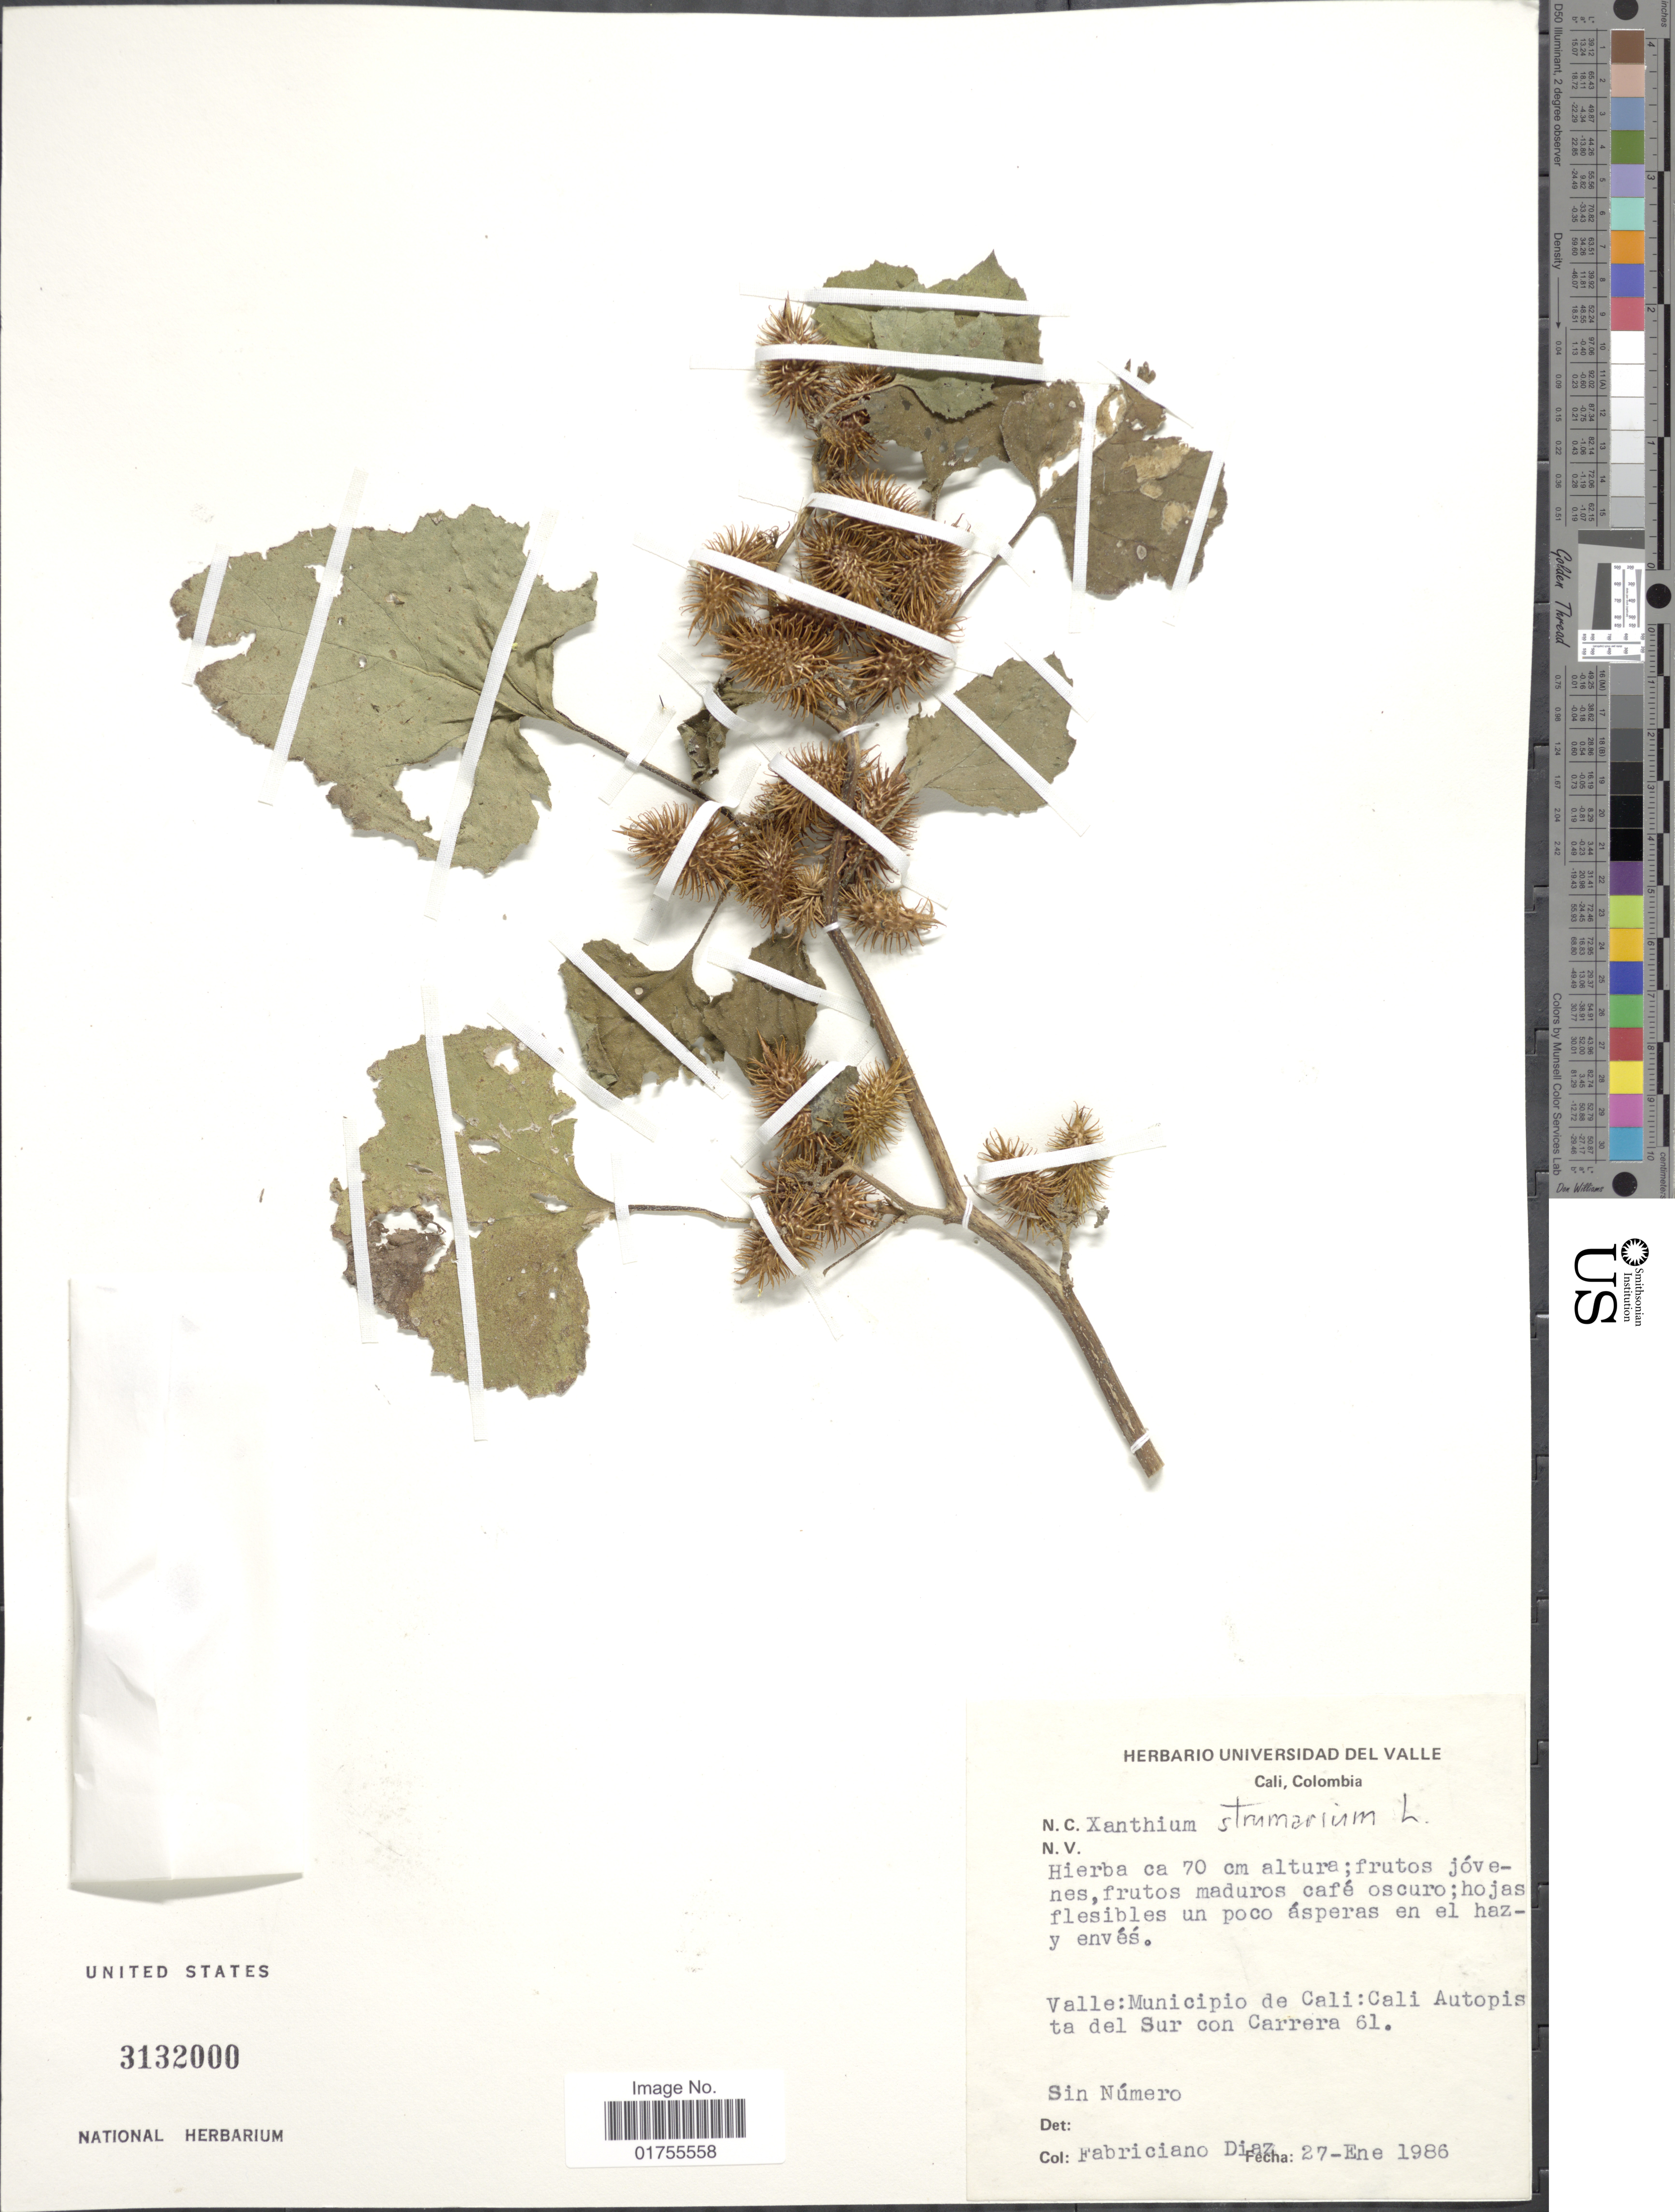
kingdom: Plantae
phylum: Tracheophyta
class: Magnoliopsida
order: Asterales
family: Asteraceae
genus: Xanthium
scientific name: Xanthium strumarium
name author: L.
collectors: F. Diaz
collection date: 1986-01-27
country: Colombia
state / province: Valle del Cauca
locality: Valle: Municipio de Cali: Cali Autopis ta del Sur con Carrera 61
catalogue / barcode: US 3132000